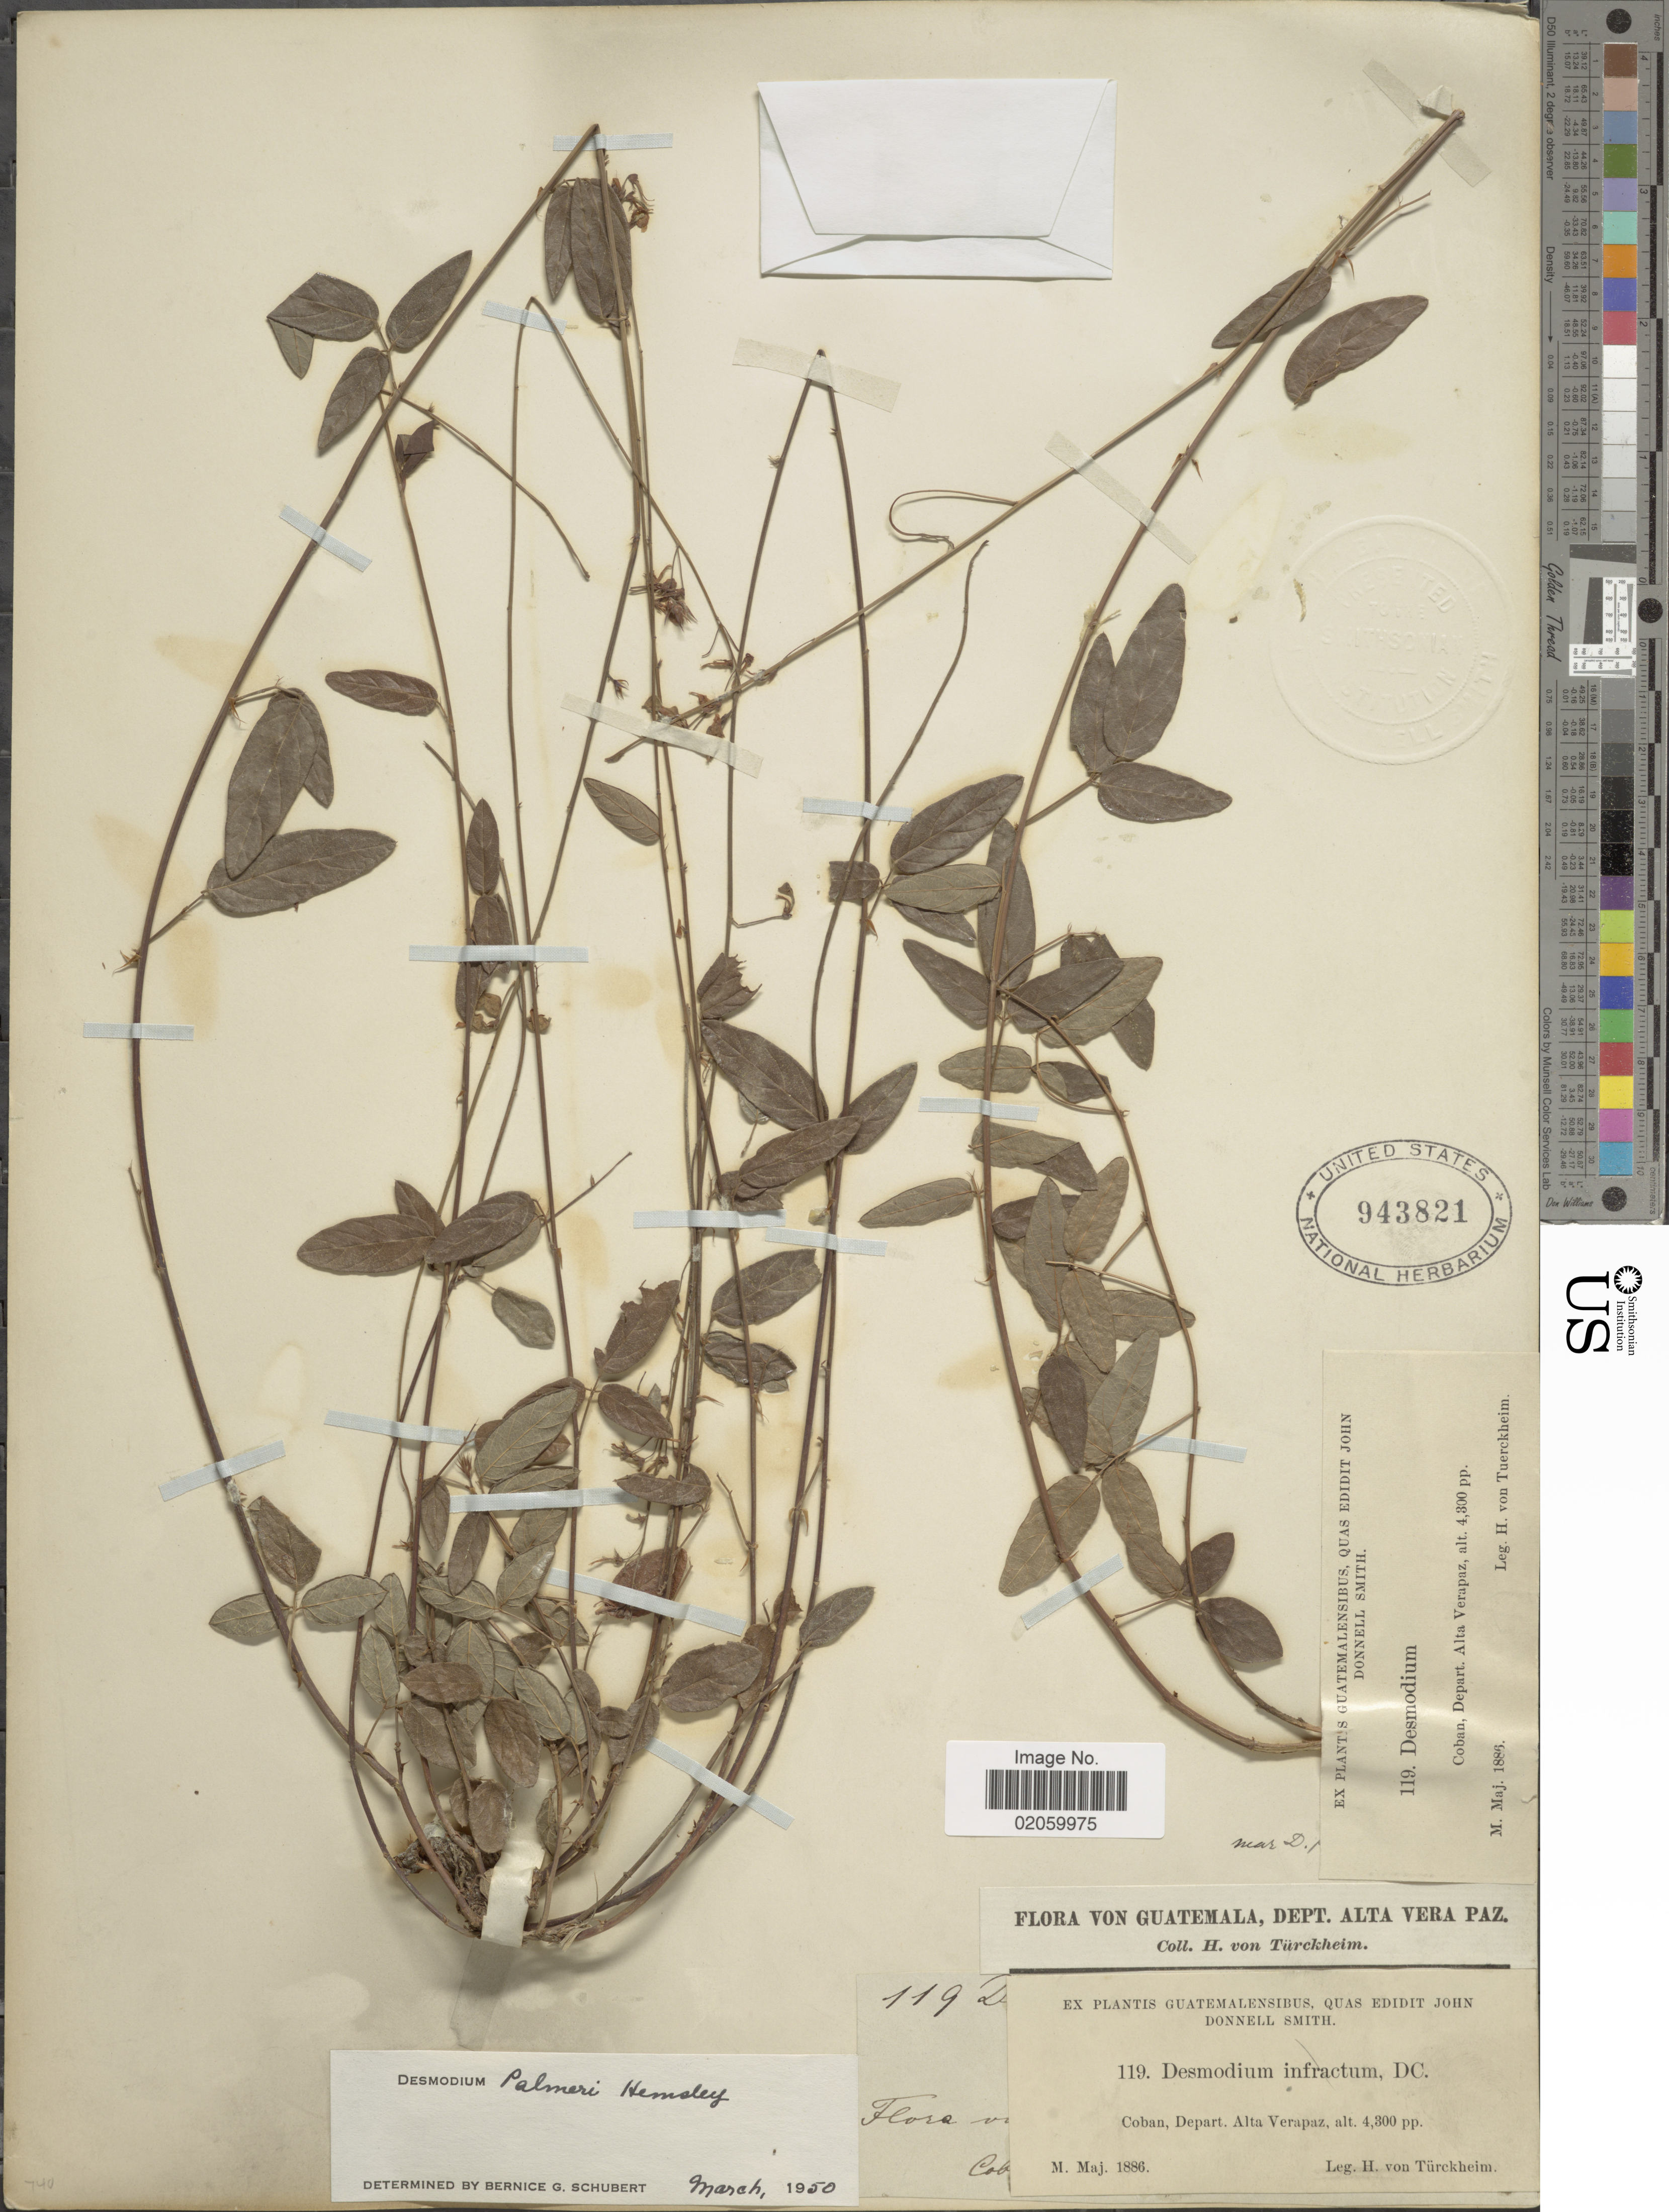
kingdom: Plantae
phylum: Tracheophyta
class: Magnoliopsida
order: Fabales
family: Fabaceae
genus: Desmodium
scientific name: Desmodium palmeri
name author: Hemsl.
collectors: H. von Türckheim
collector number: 119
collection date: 1886-05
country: Guatemala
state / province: Alta Verapaz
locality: Coban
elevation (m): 1311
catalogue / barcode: US 943821